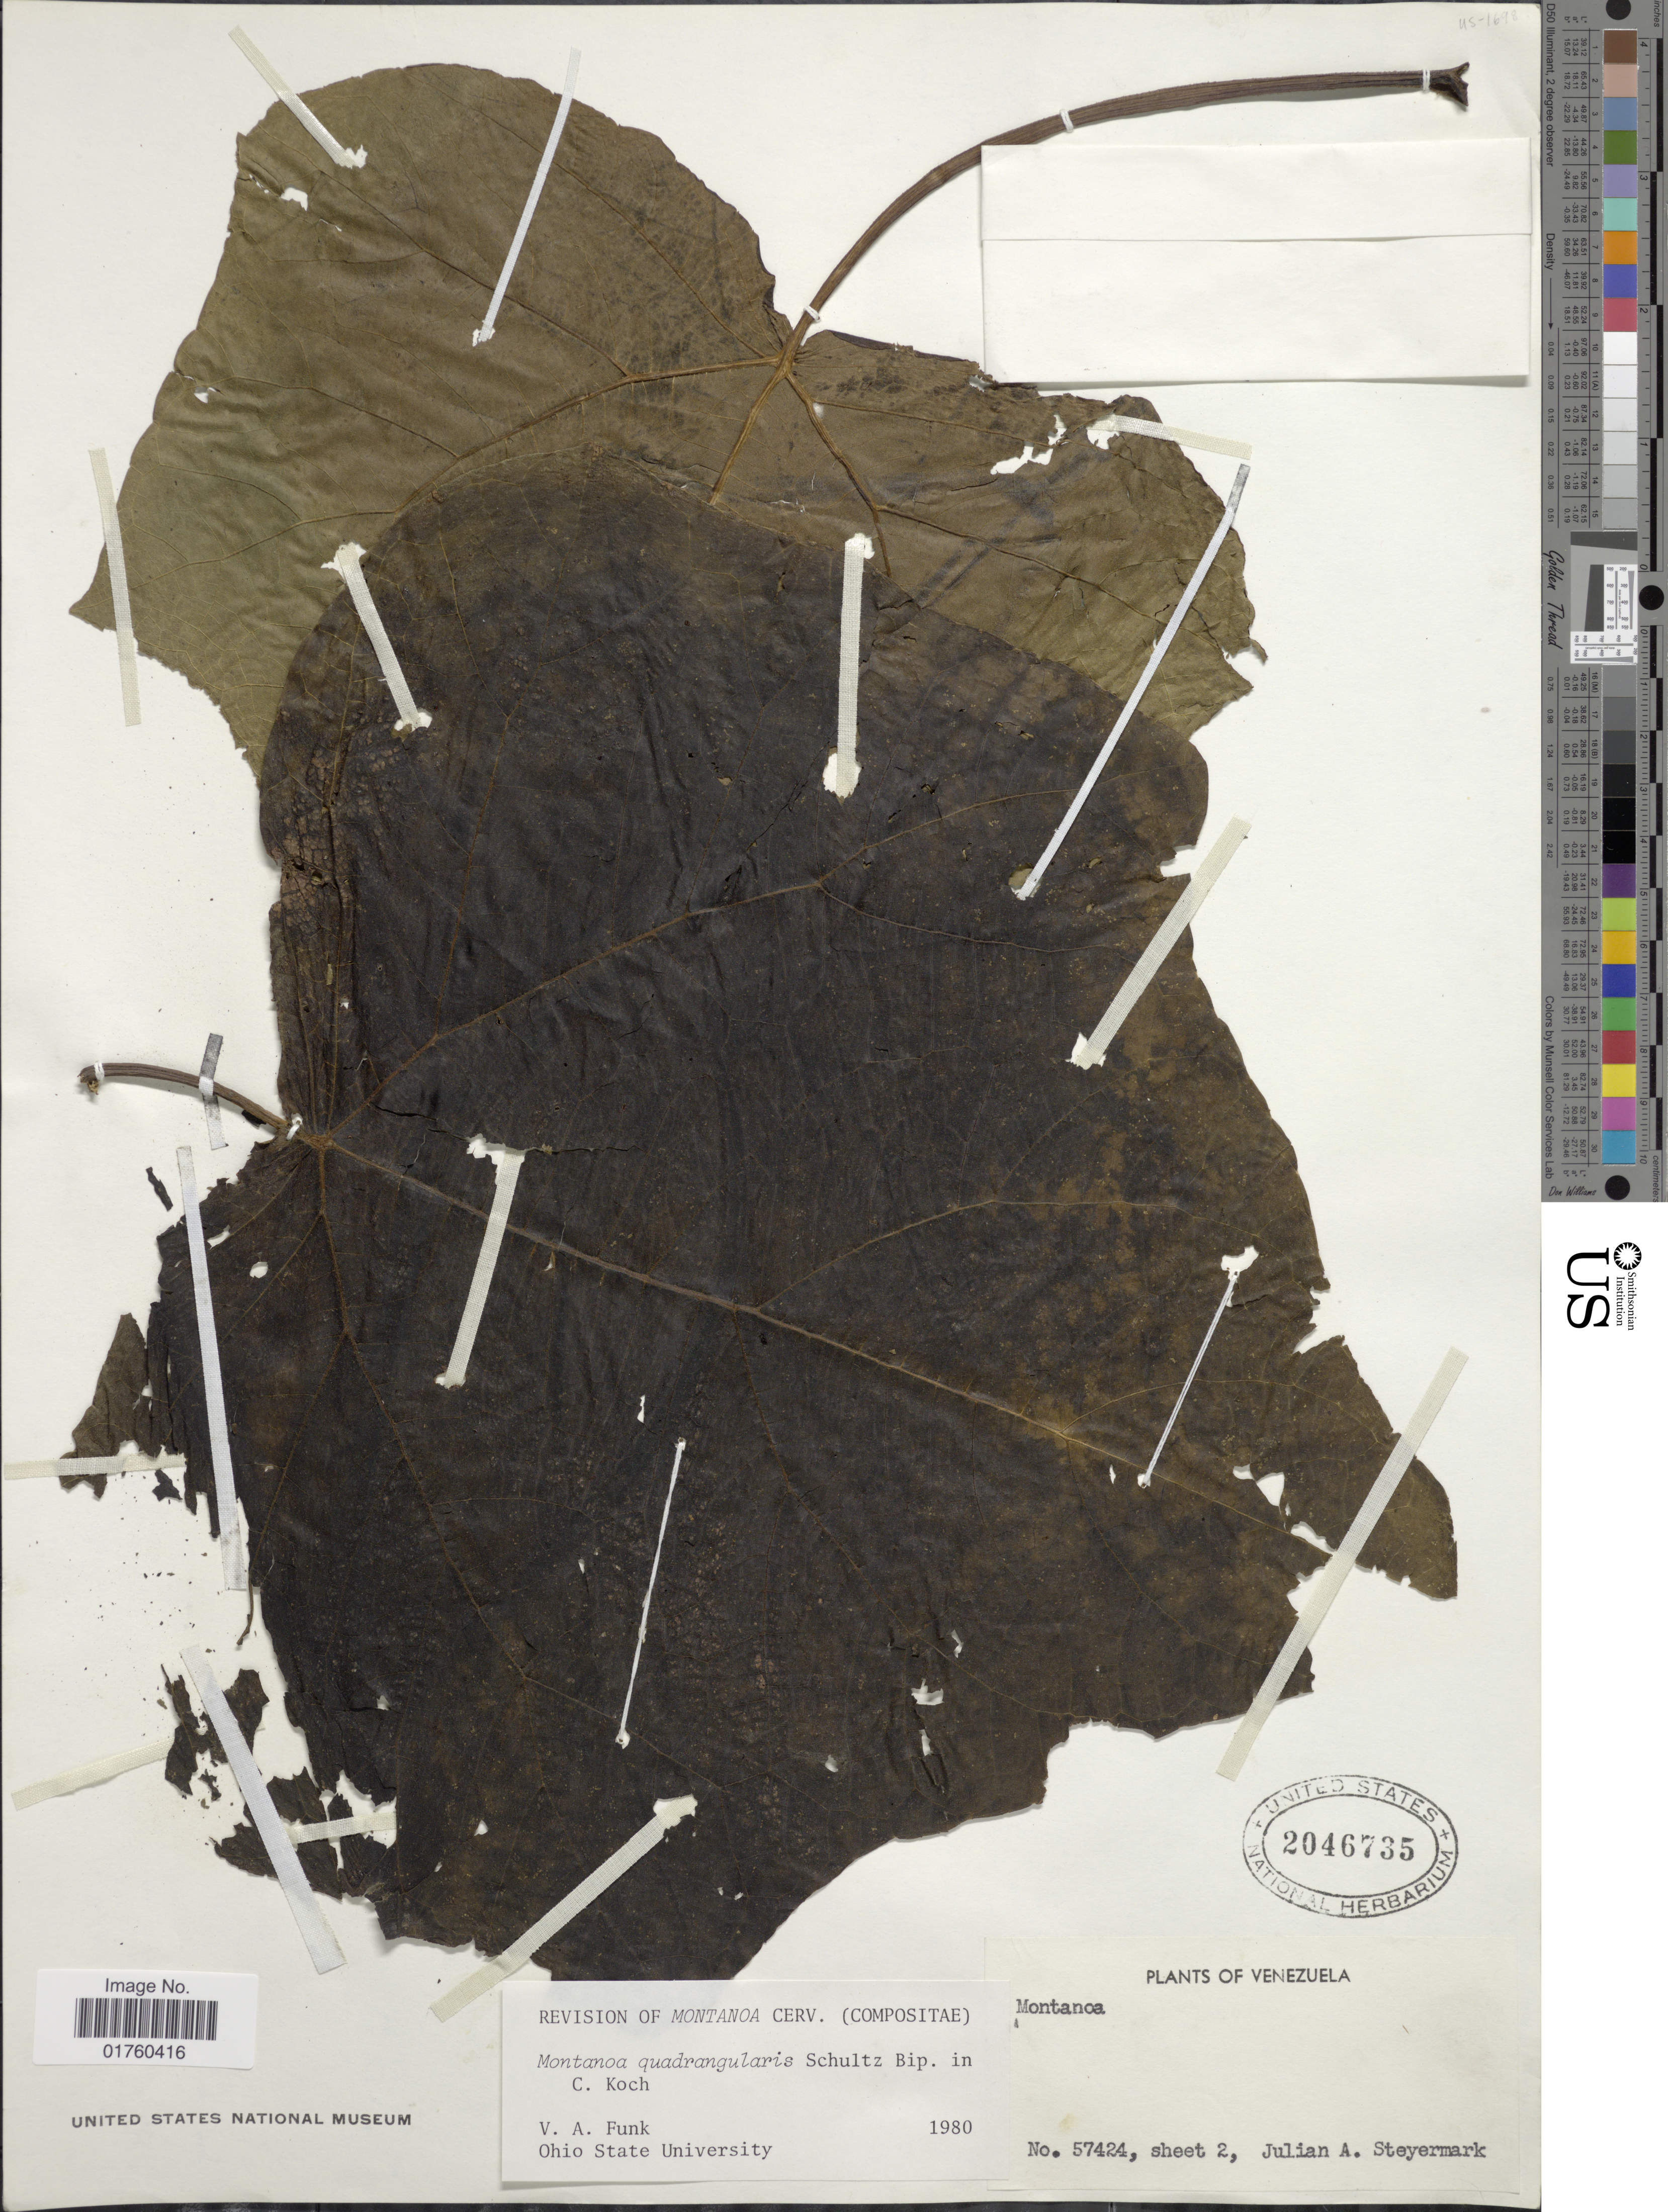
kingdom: Plantae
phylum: Tracheophyta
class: Magnoliopsida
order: Asterales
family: Asteraceae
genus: Montanoa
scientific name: Montanoa quadrangularis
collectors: J. Steyermark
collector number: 57424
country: Venezuela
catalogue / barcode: US 2046735